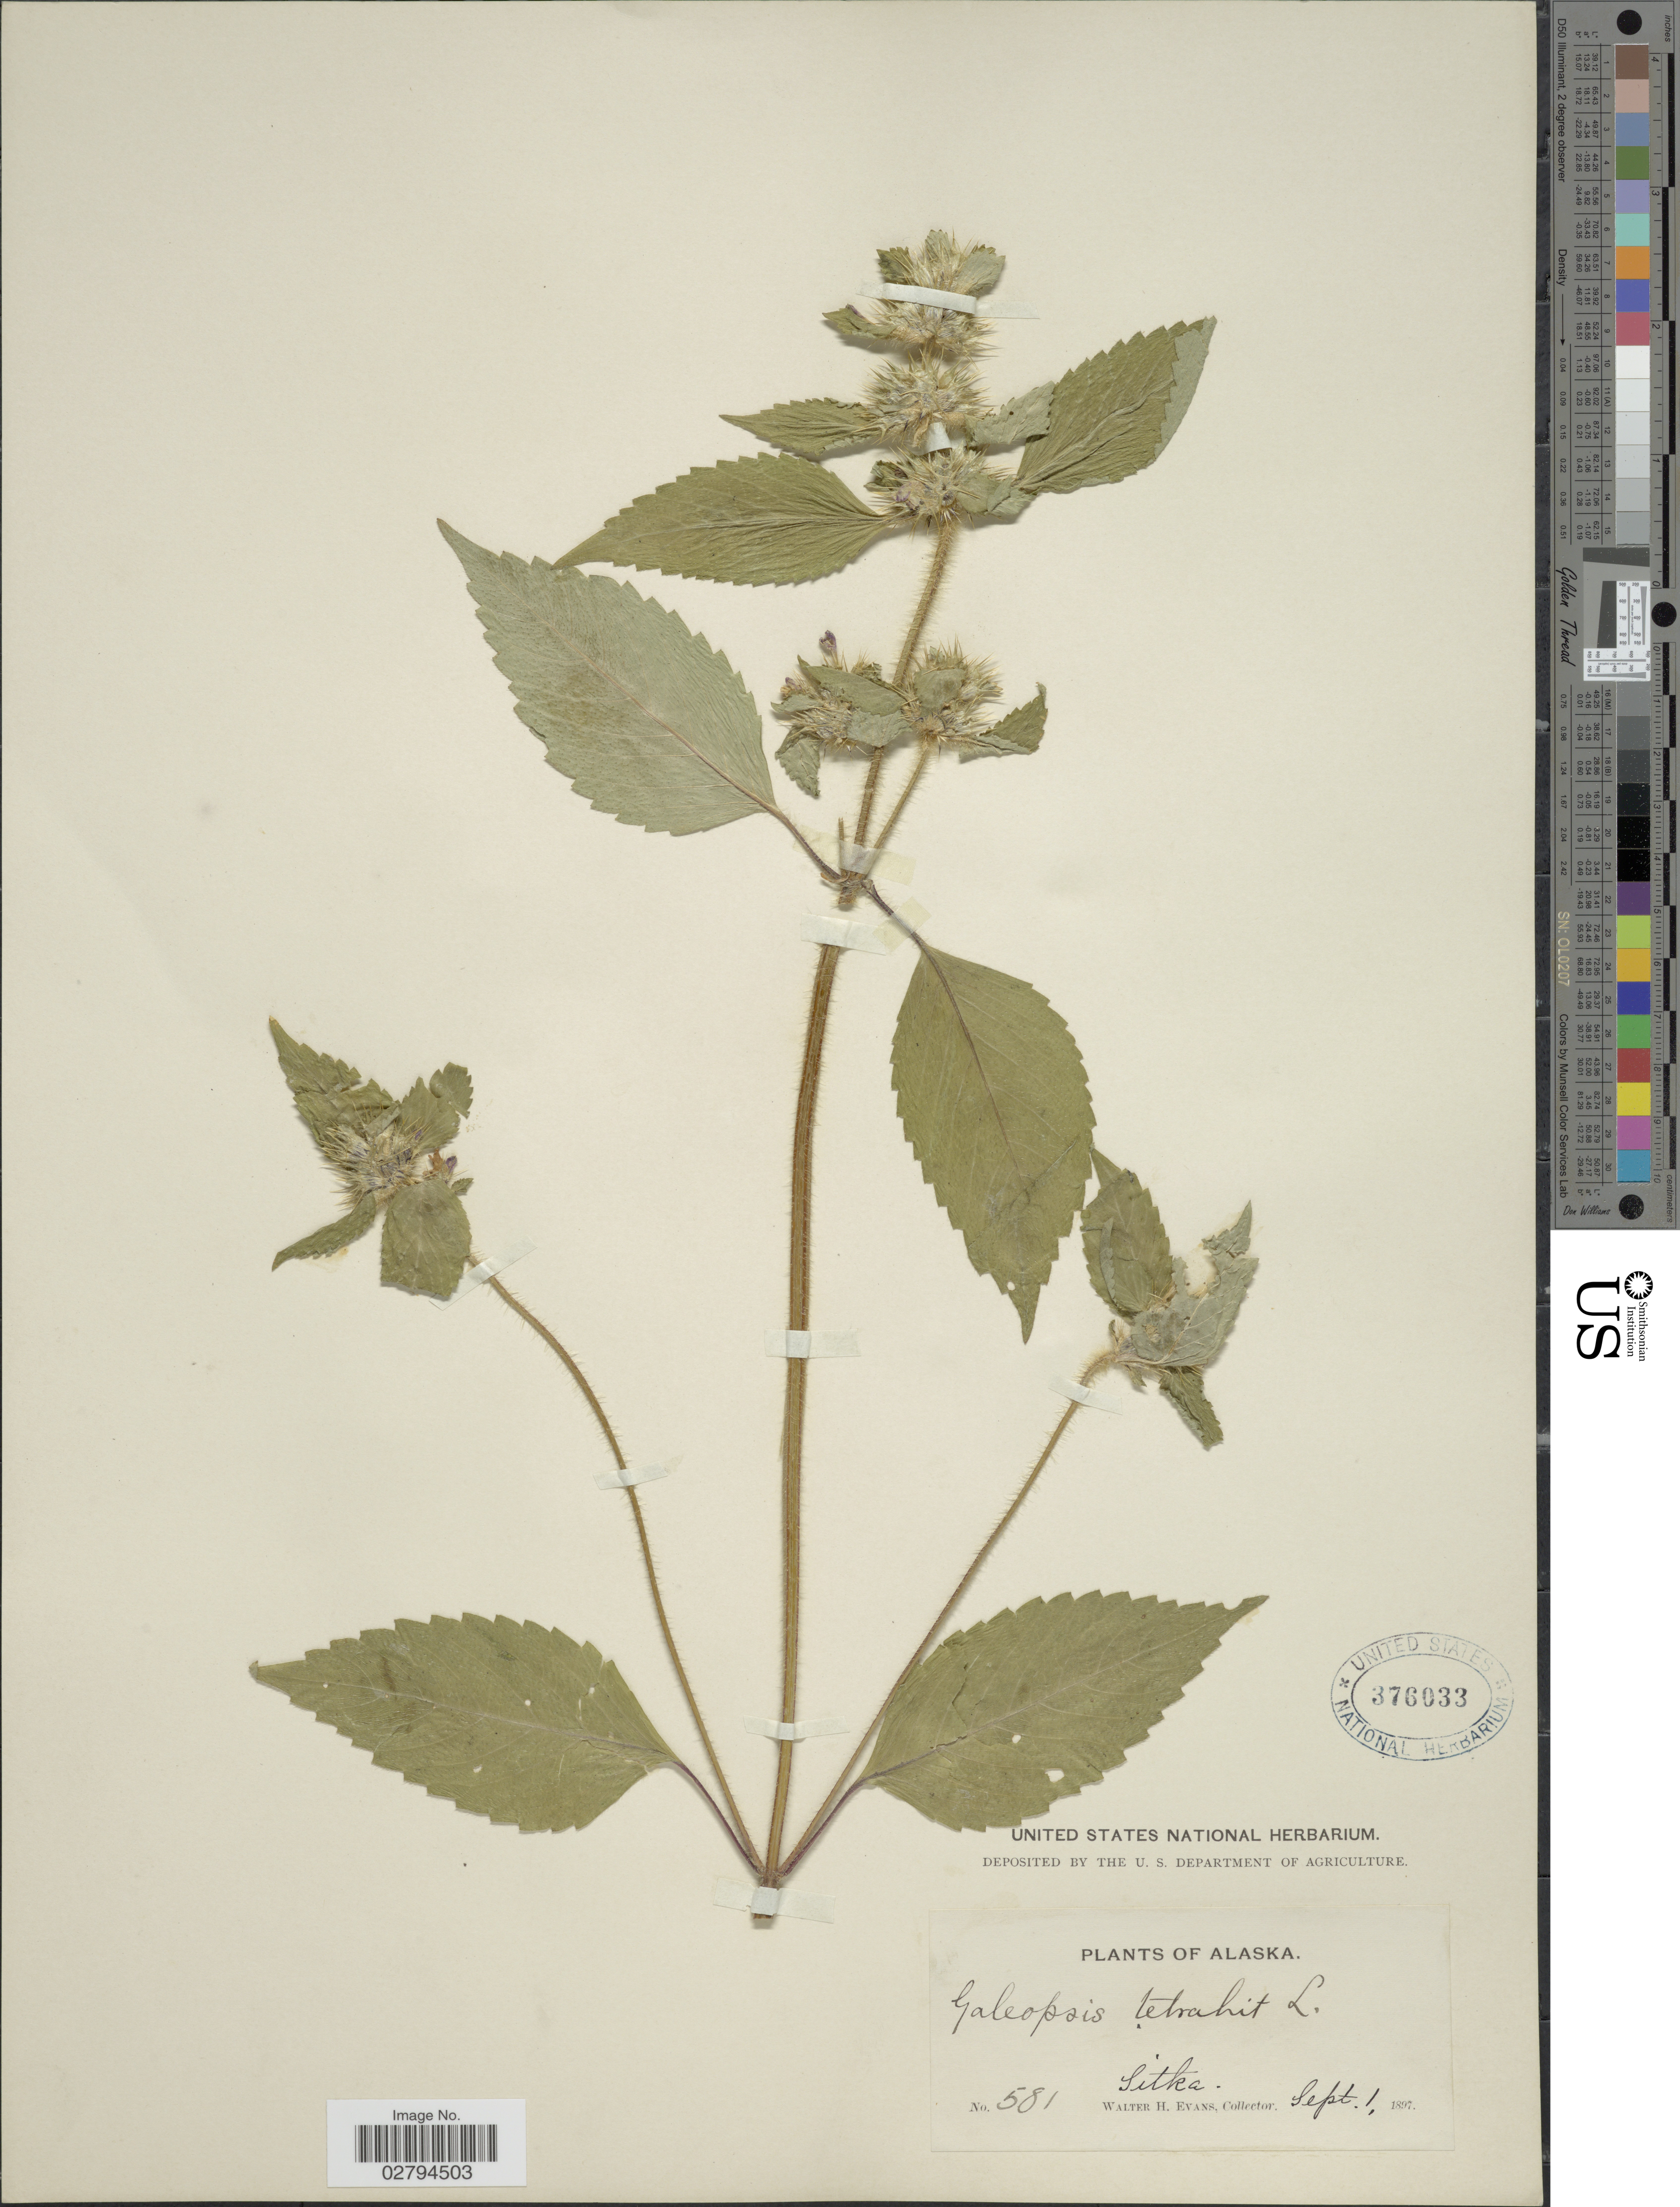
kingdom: Plantae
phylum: Tracheophyta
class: Magnoliopsida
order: Lamiales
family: Lamiaceae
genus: Galeopsis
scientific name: Galeopsis tetrahit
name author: L.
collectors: W. H. Evans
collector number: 581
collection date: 1897-09-01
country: United States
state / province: Alaska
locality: Sitka.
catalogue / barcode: US 376033